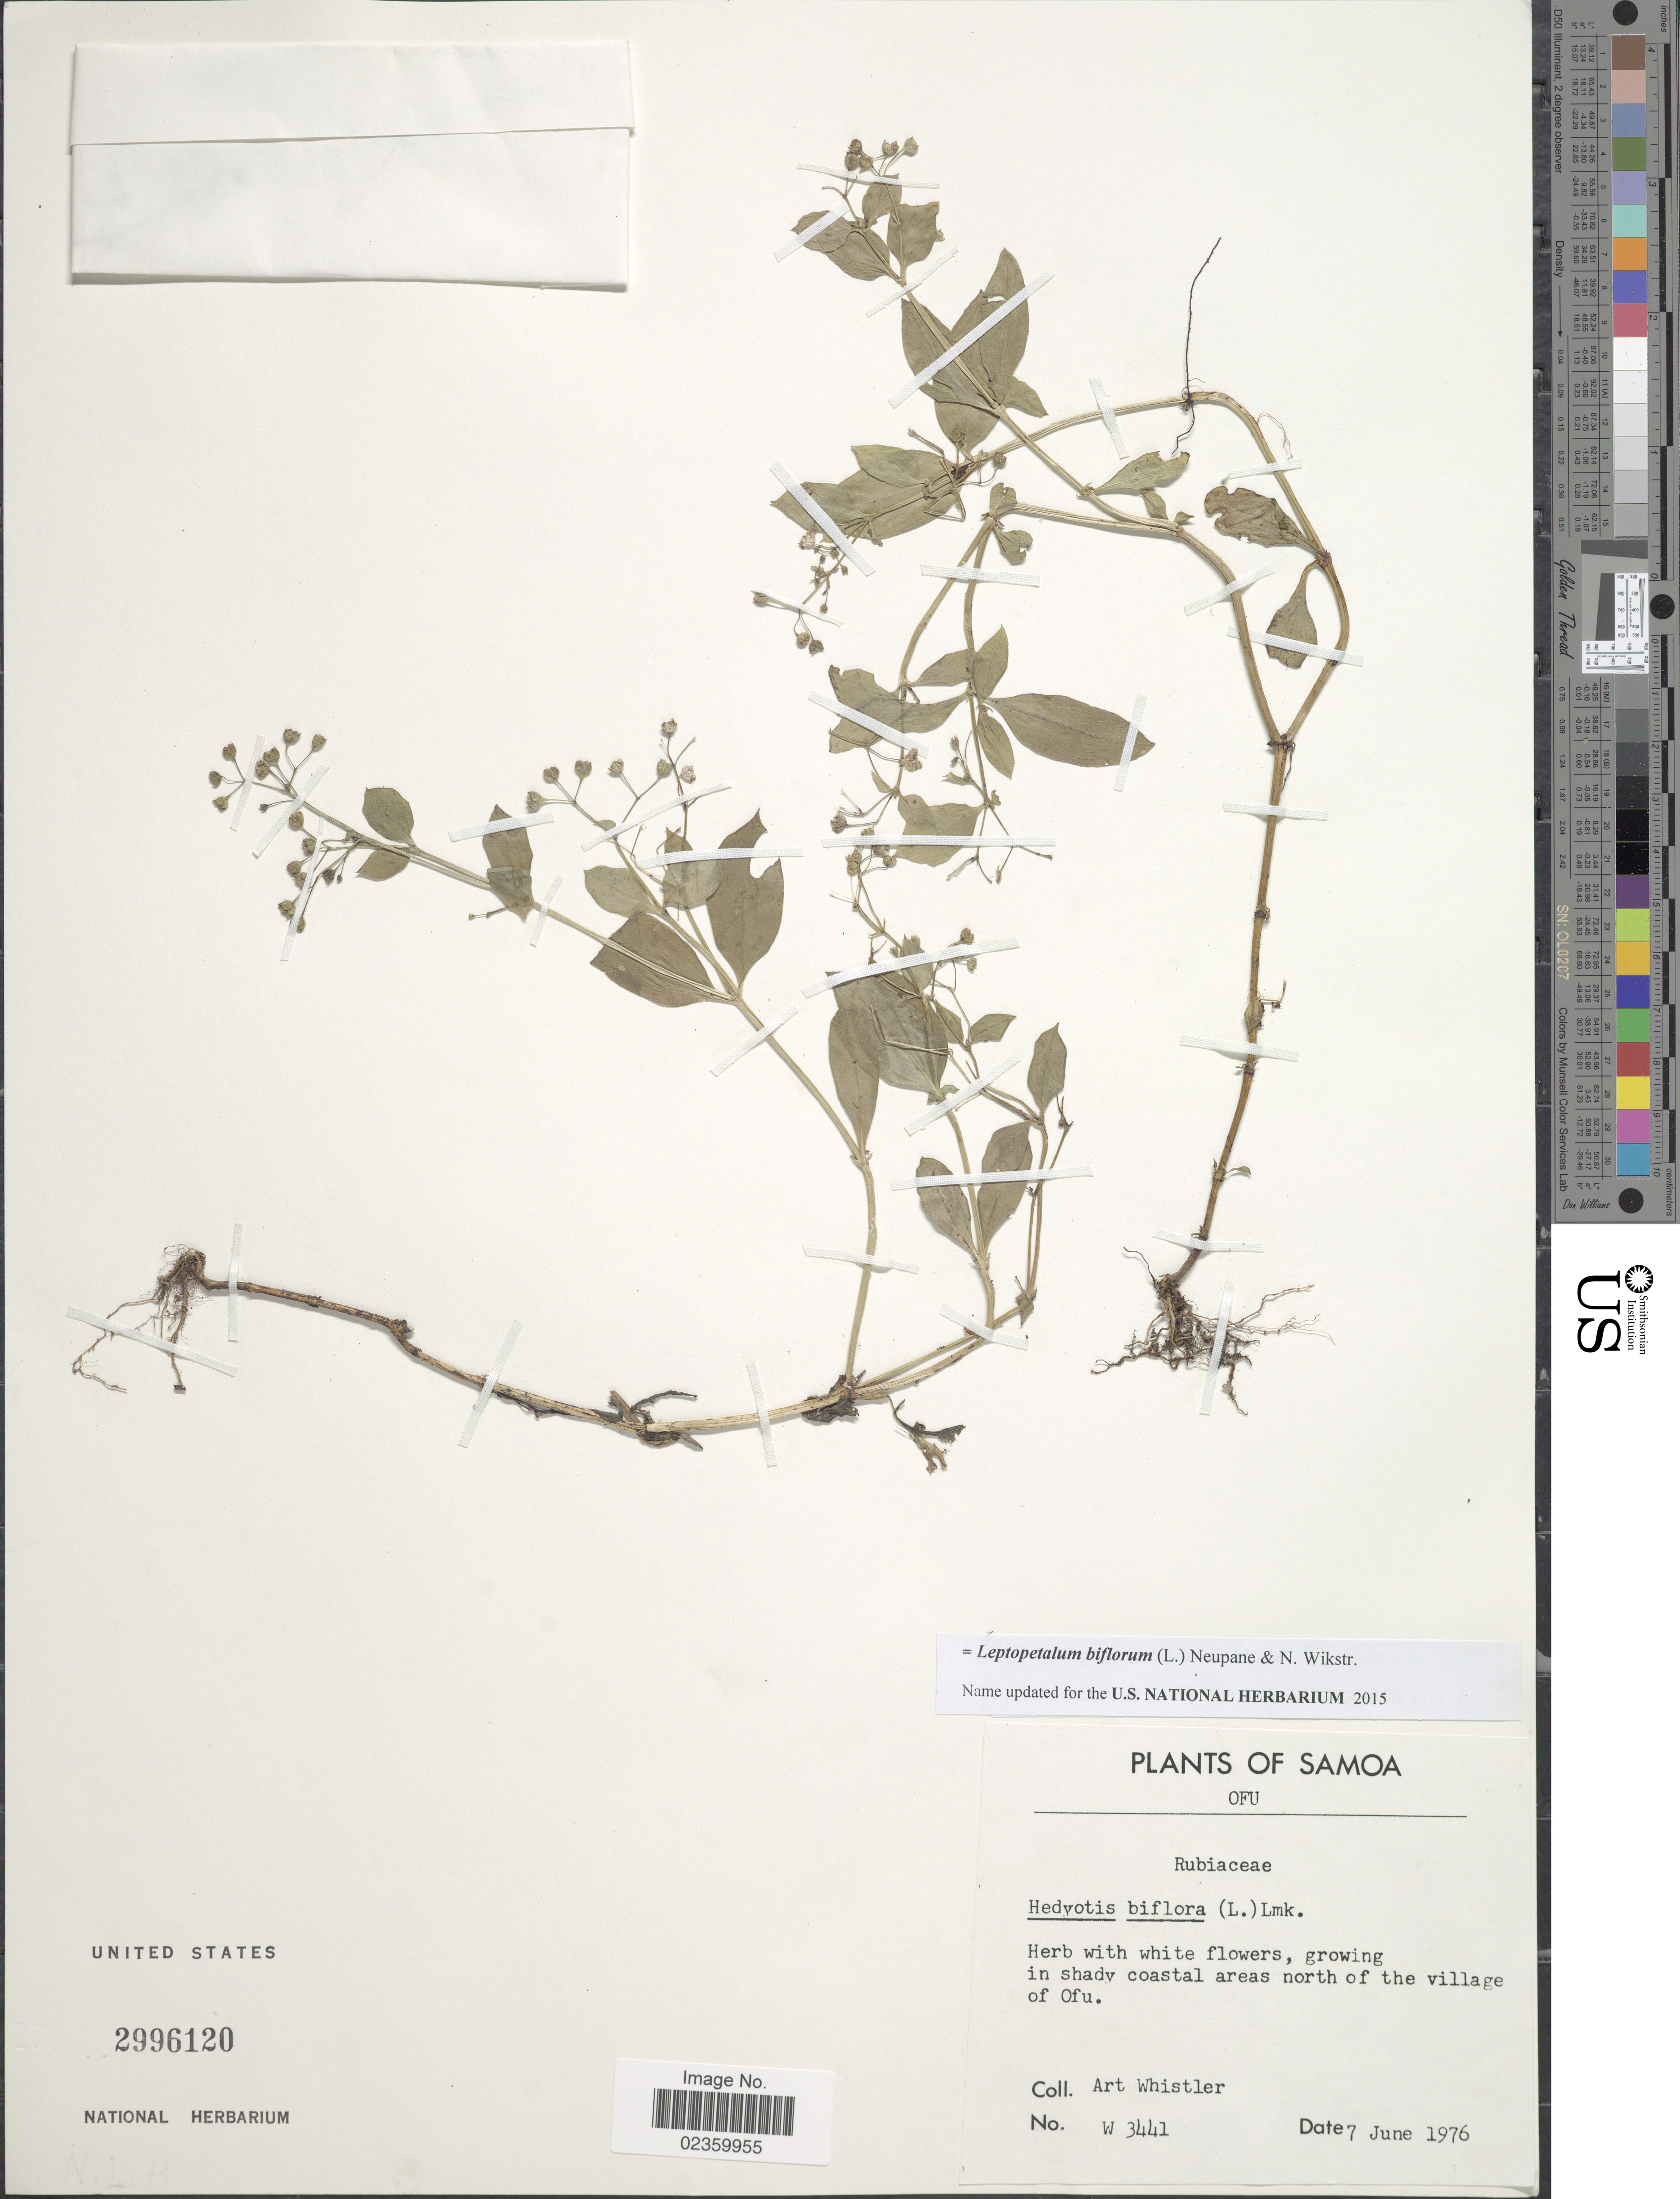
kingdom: Plantae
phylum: Tracheophyta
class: Magnoliopsida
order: Gentianales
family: Rubiaceae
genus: Leptopetalum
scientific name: Leptopetalum biflorum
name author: (L.) Neupane & N. Wikstr.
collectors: A. Whistler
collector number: W 3441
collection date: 1976-06-07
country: American Samoa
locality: Ofu. Areas north of the village of Ofu.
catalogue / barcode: US 2996120